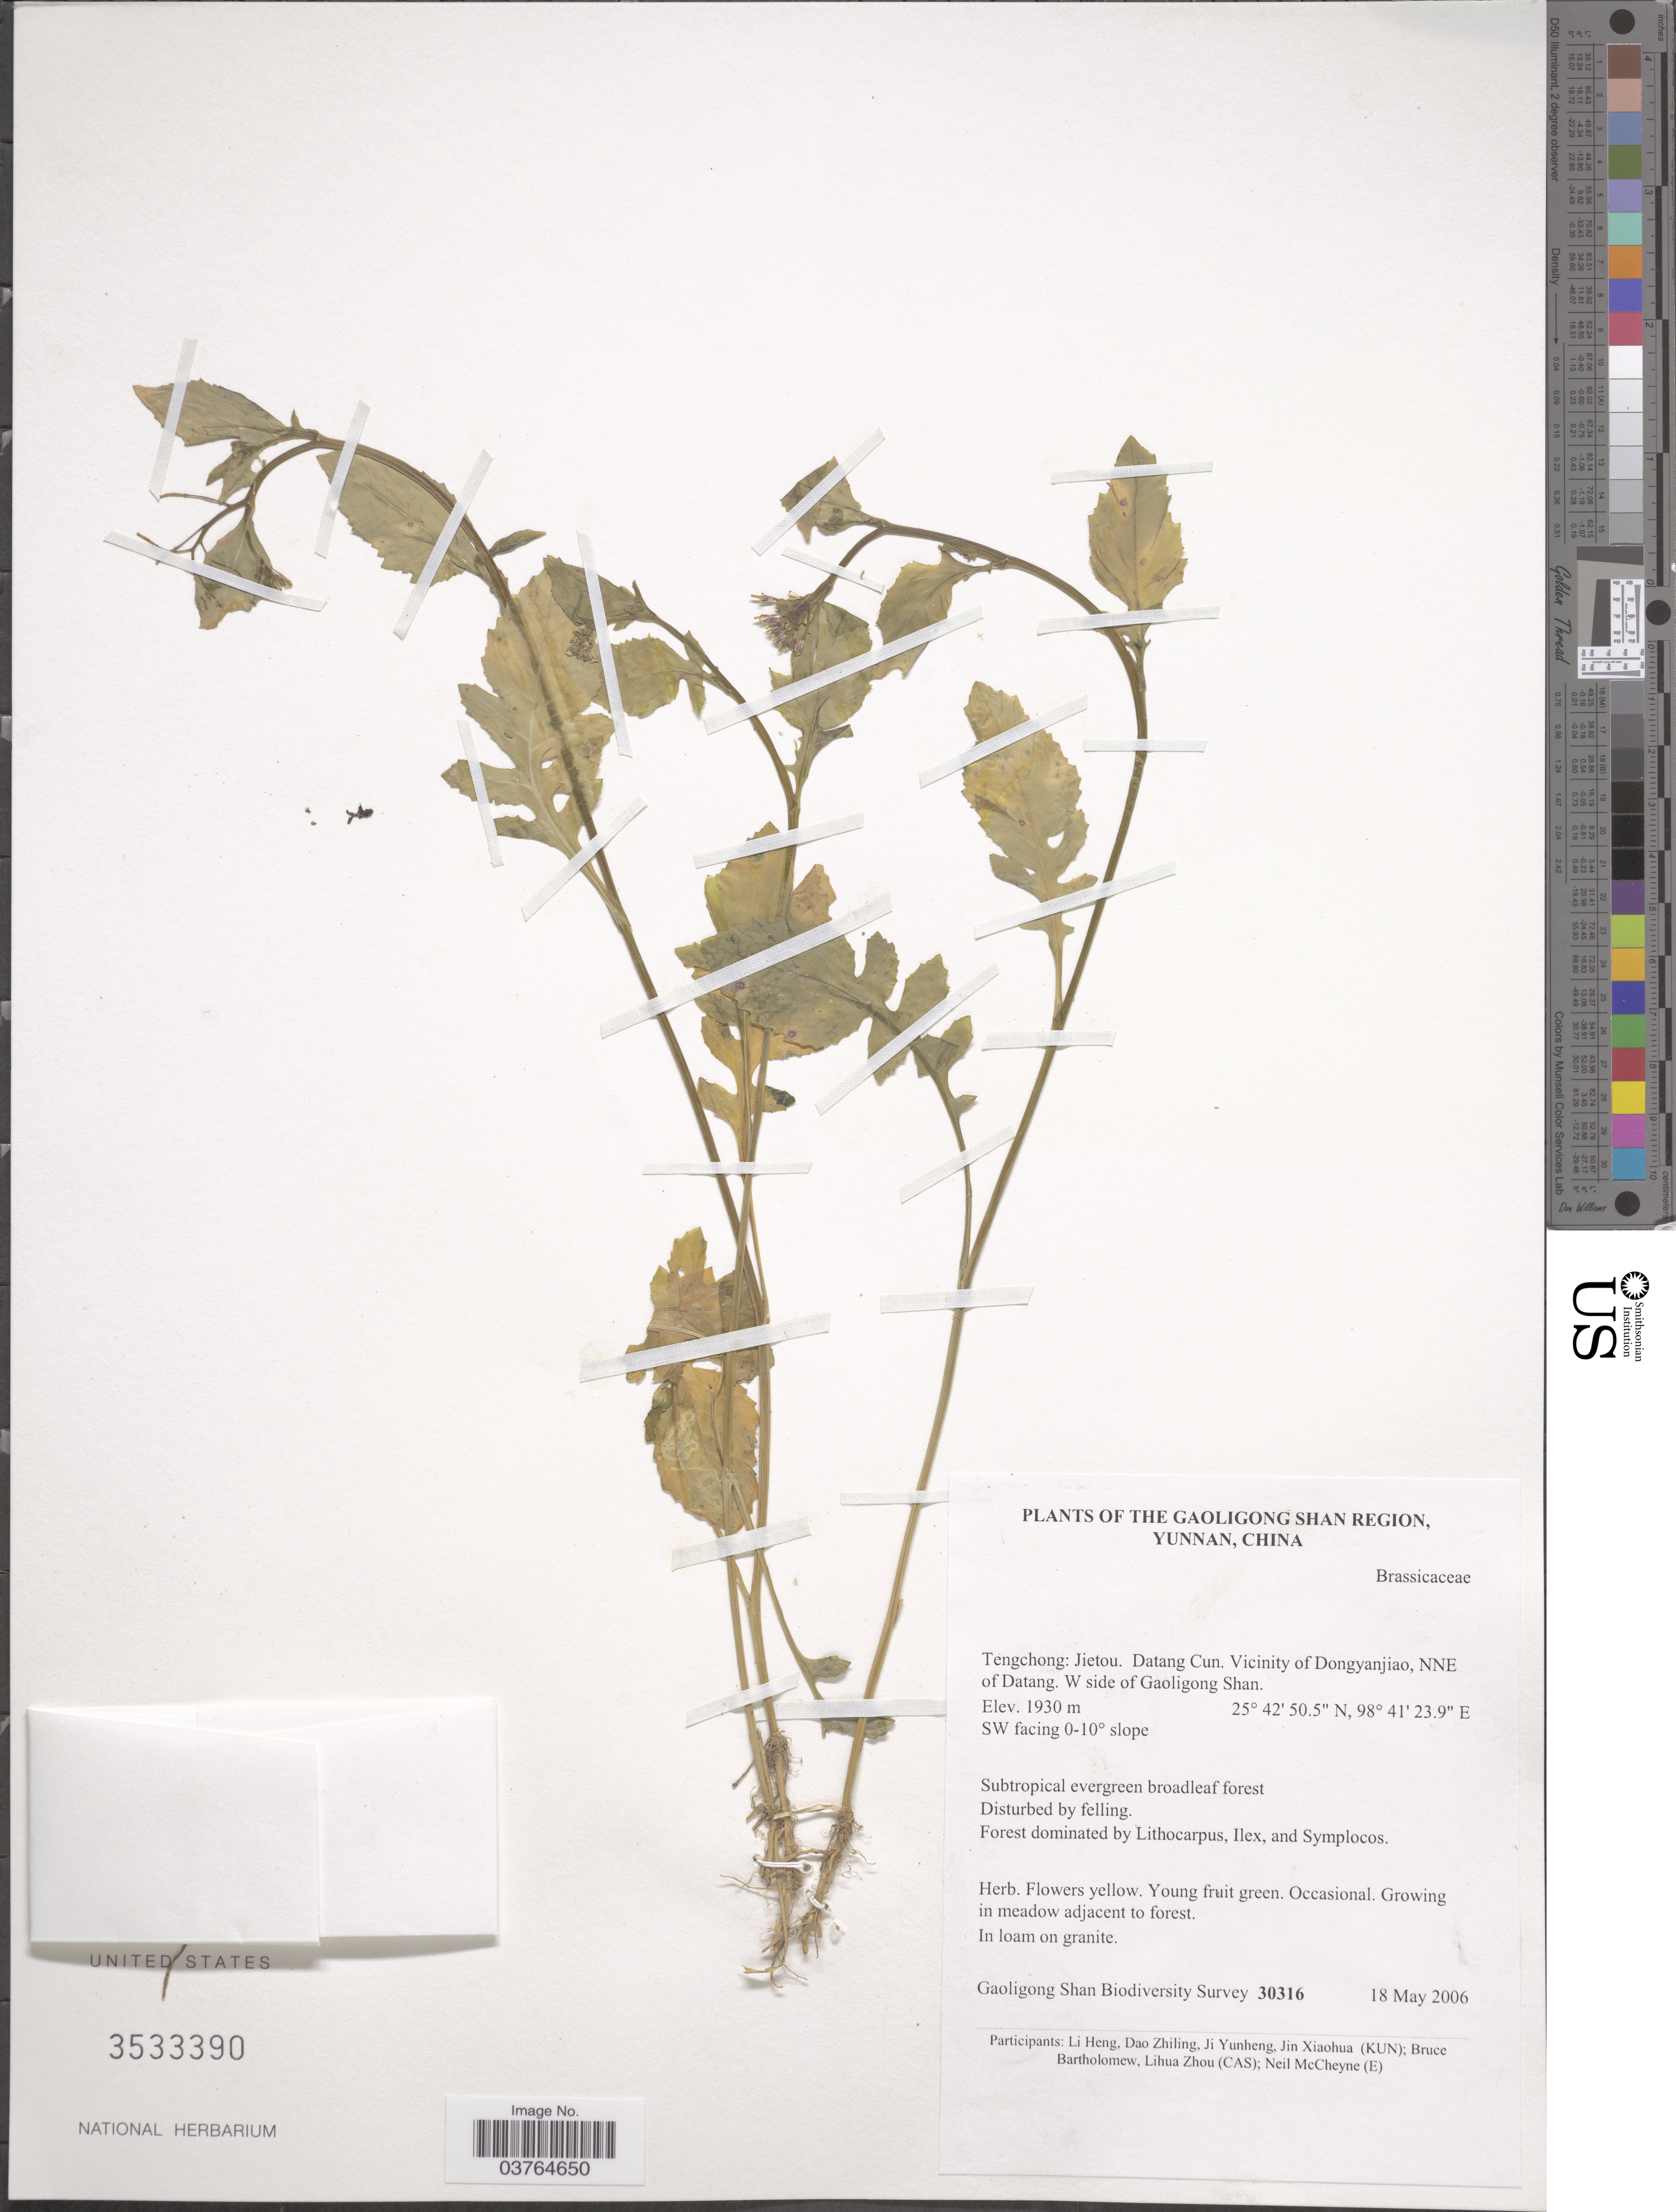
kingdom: Plantae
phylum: Tracheophyta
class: Magnoliopsida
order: Brassicales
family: Brassicaceae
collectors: L. Heng, D. Zhiling, J. Yunheng, J. Xiaohua & et al.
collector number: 30316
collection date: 2006-05-18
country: China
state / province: Yunnan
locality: Tengchong: Jietou. Datang Cun. Vicinity of Dongyanjiao, NNE of Datang. W side of Gaoligong Shan. SW facing 0-10° slope.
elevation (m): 1930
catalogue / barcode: US 3533390